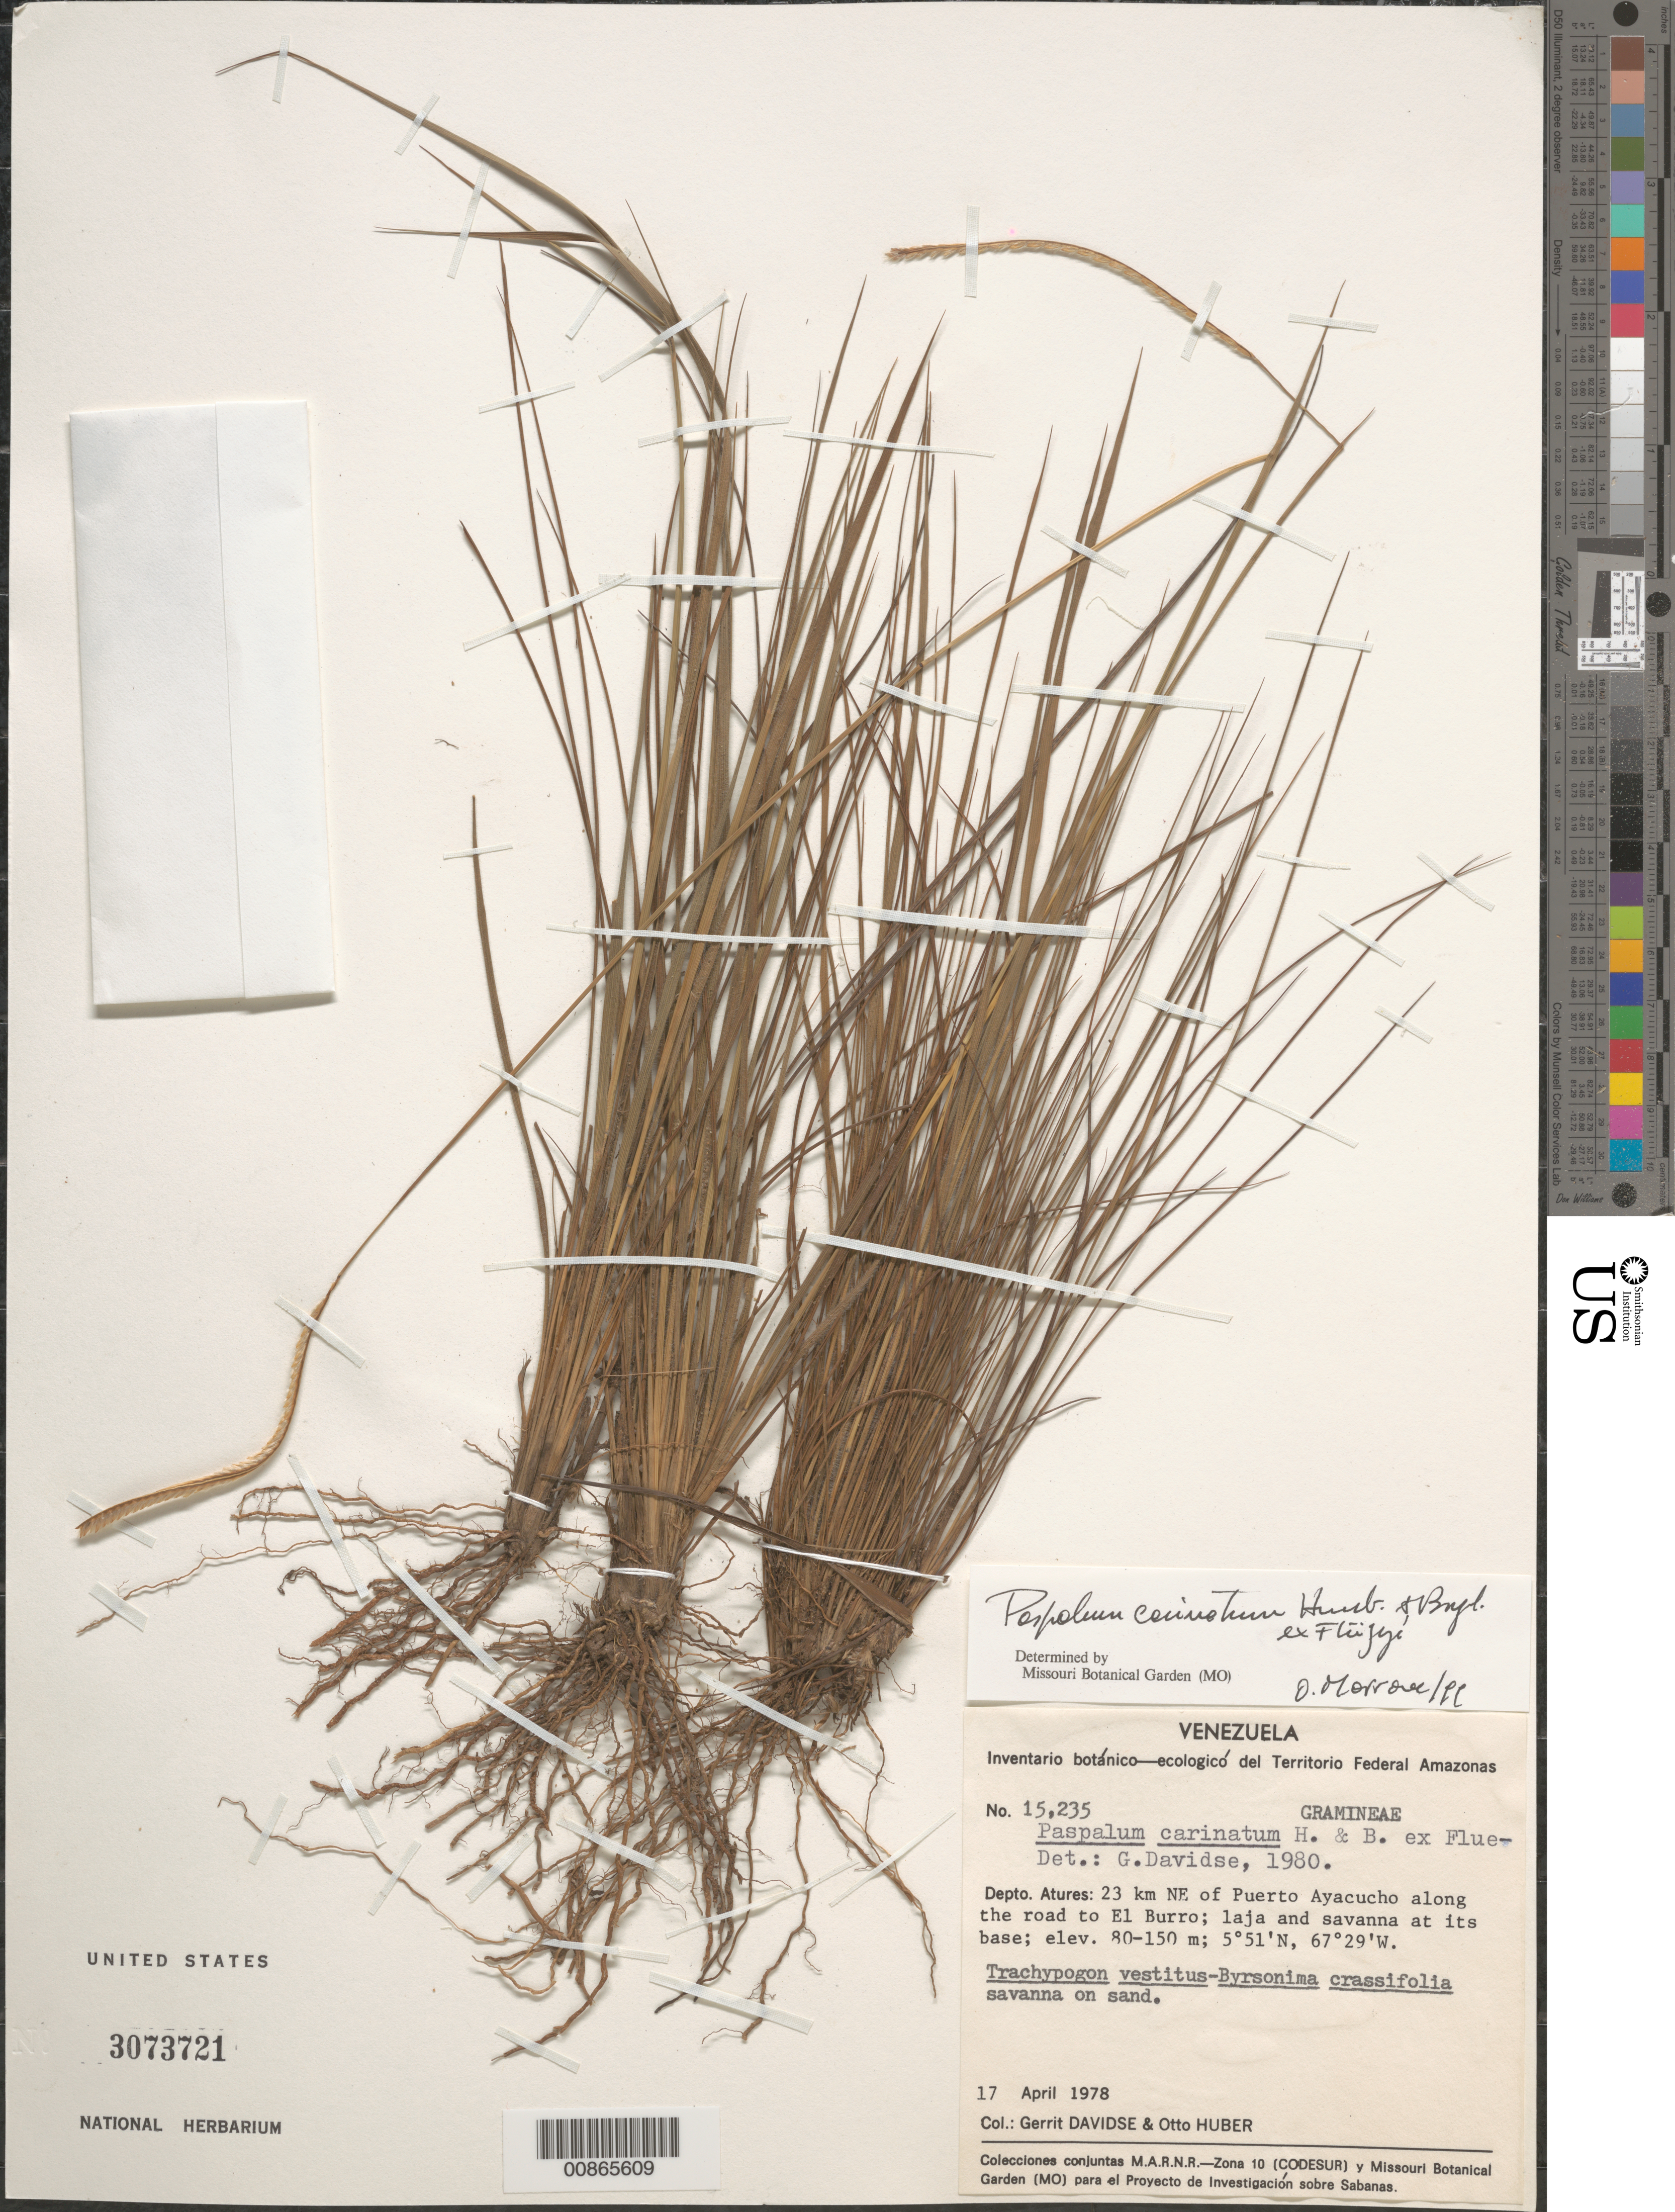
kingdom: Plantae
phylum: Tracheophyta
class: Liliopsida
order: Poales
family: Poaceae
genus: Paspalum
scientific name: Paspalum carinatum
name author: Humb. & Bonpl. ex Flüggé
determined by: Morrone, O. N., (SI), Instituto de Botánica Darwinion (Argentina)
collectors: G. Davidse & O. Huber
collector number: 15235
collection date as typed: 17-Apr-78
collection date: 1978-04-17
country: Venezuela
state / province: Amazonas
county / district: Atures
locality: Puerto Ayacucho, 23 km NE of, on road to El Burro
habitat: Trachypogon vestitus-Byrsonima crassifolia savanna on sand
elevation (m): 80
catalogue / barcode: US 3073721